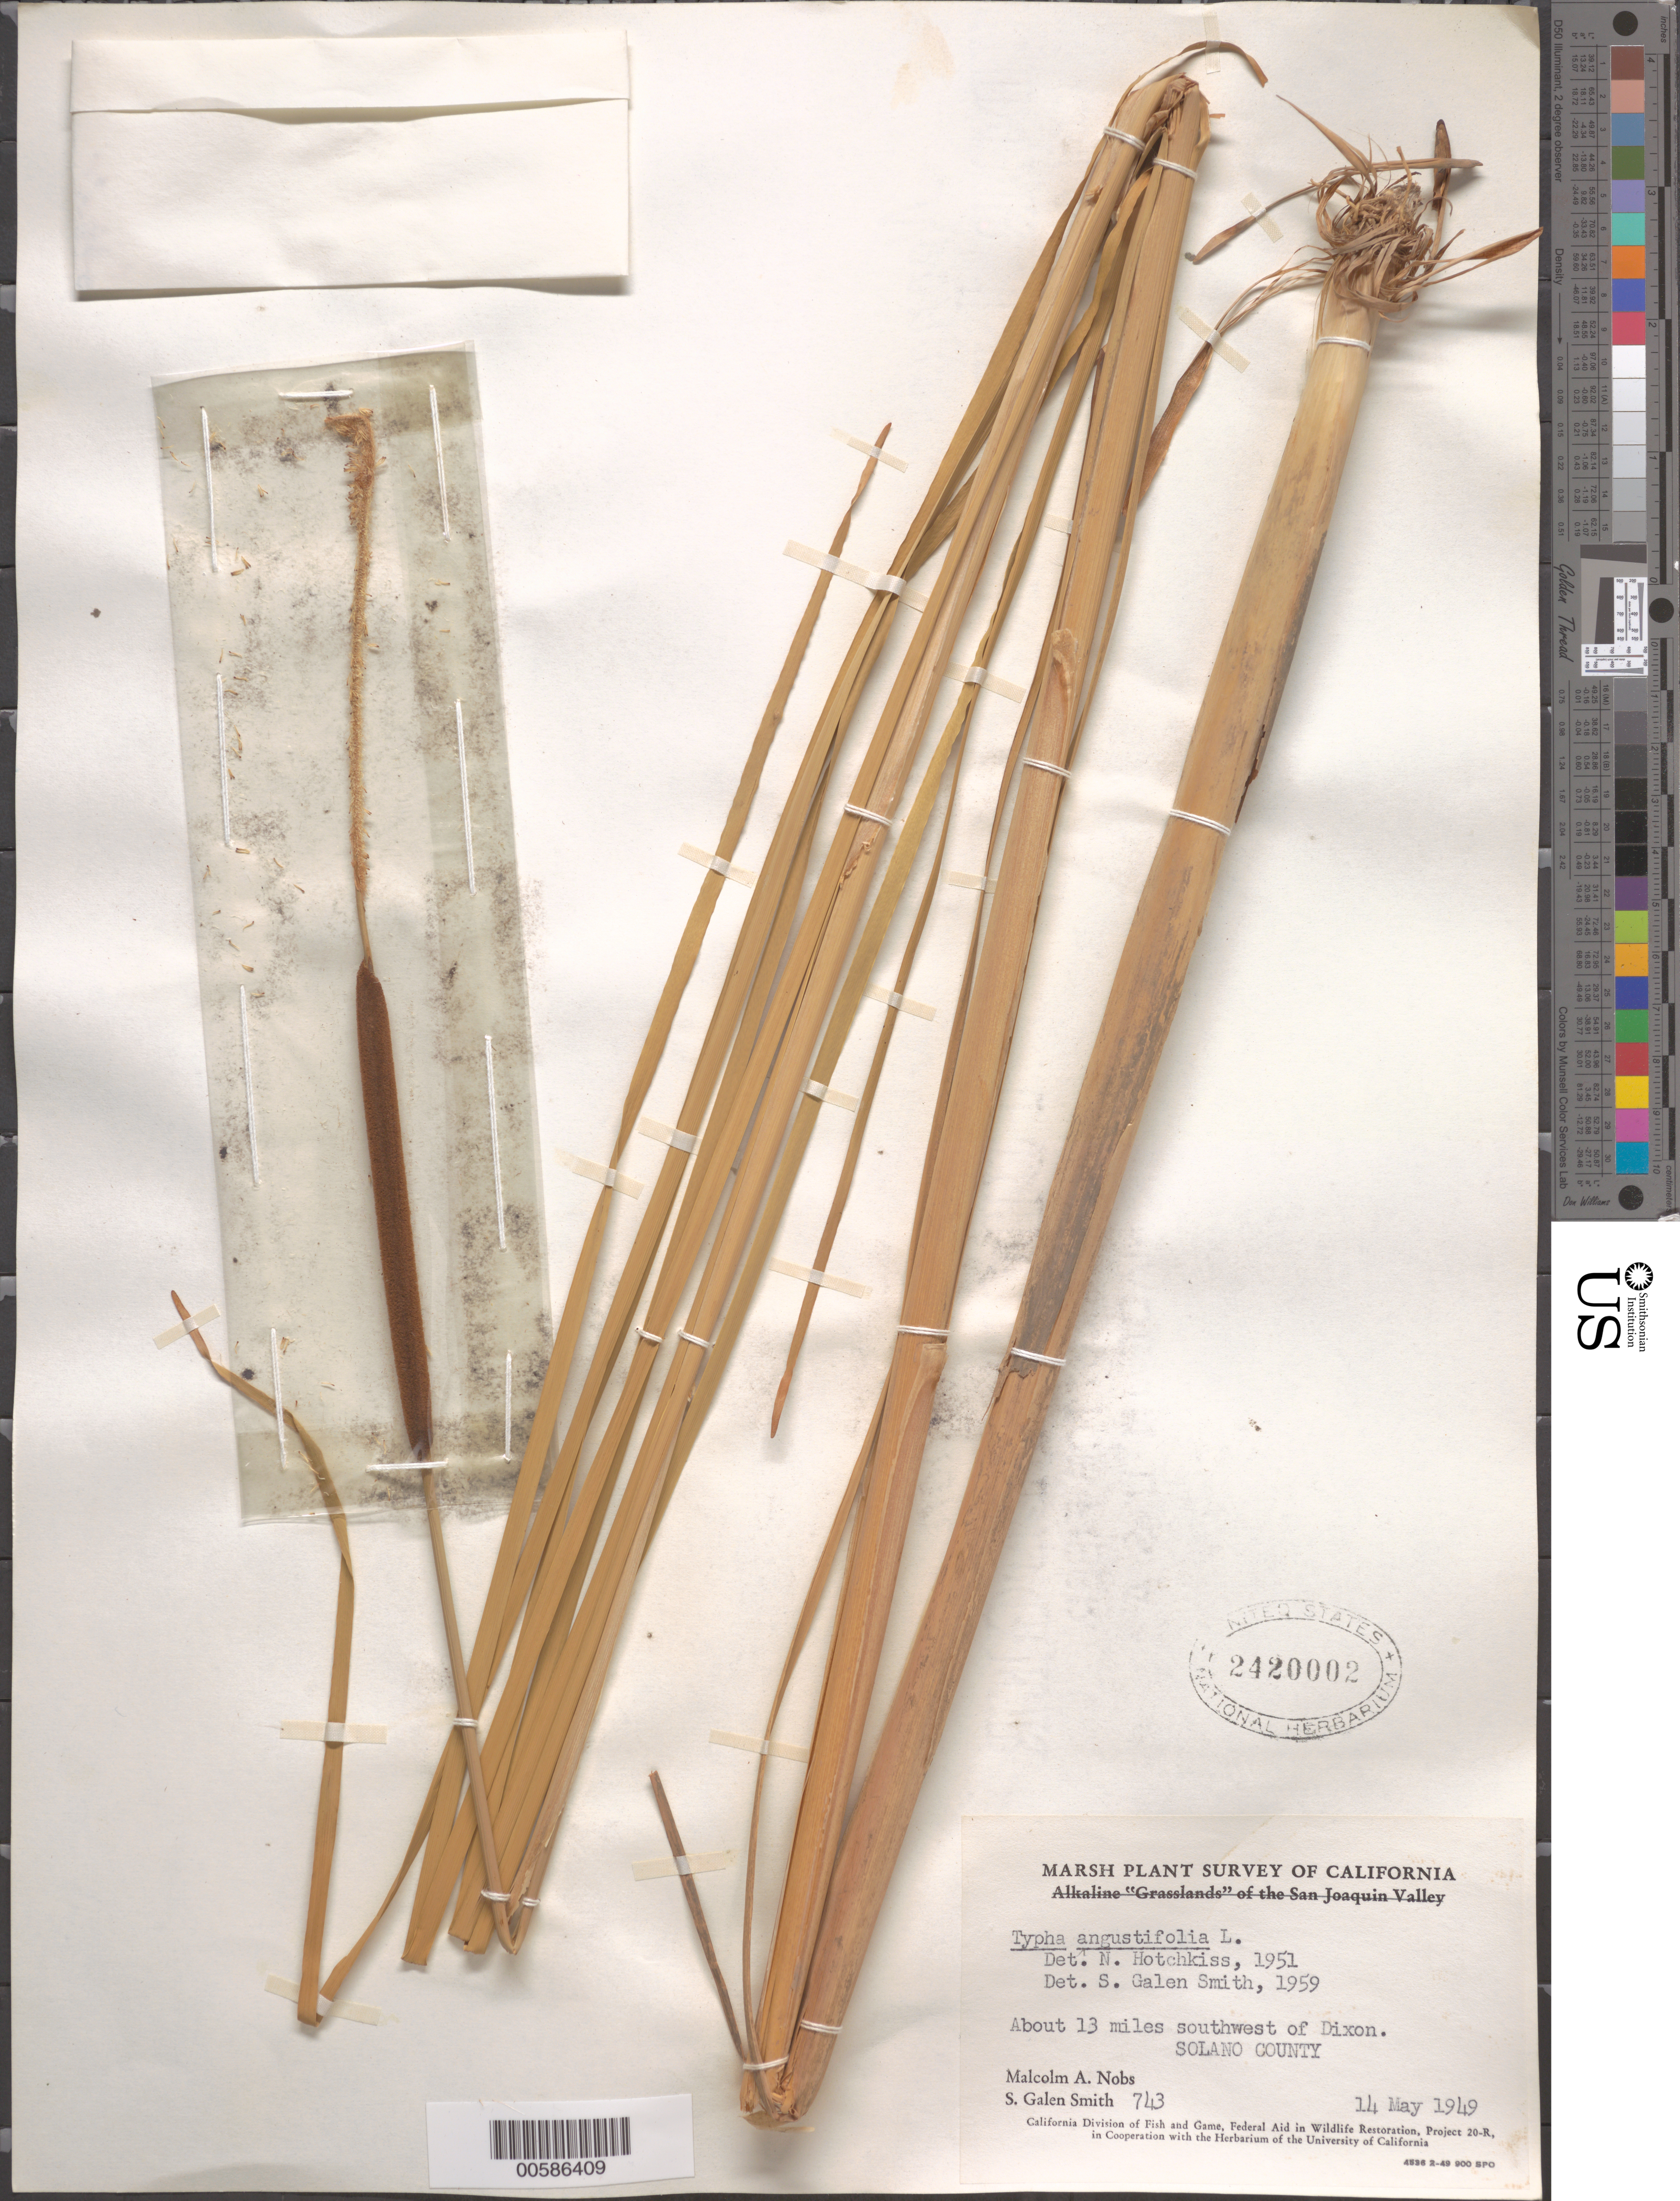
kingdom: Plantae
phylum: Tracheophyta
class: Liliopsida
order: Poales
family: Typhaceae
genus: Typha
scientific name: Typha angustifolia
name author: L.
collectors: M. Nobs & G. Smith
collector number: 743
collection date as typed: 14 May 1949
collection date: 1949-05-14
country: United States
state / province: California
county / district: Solano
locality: SW of Dixon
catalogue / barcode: US 2420002